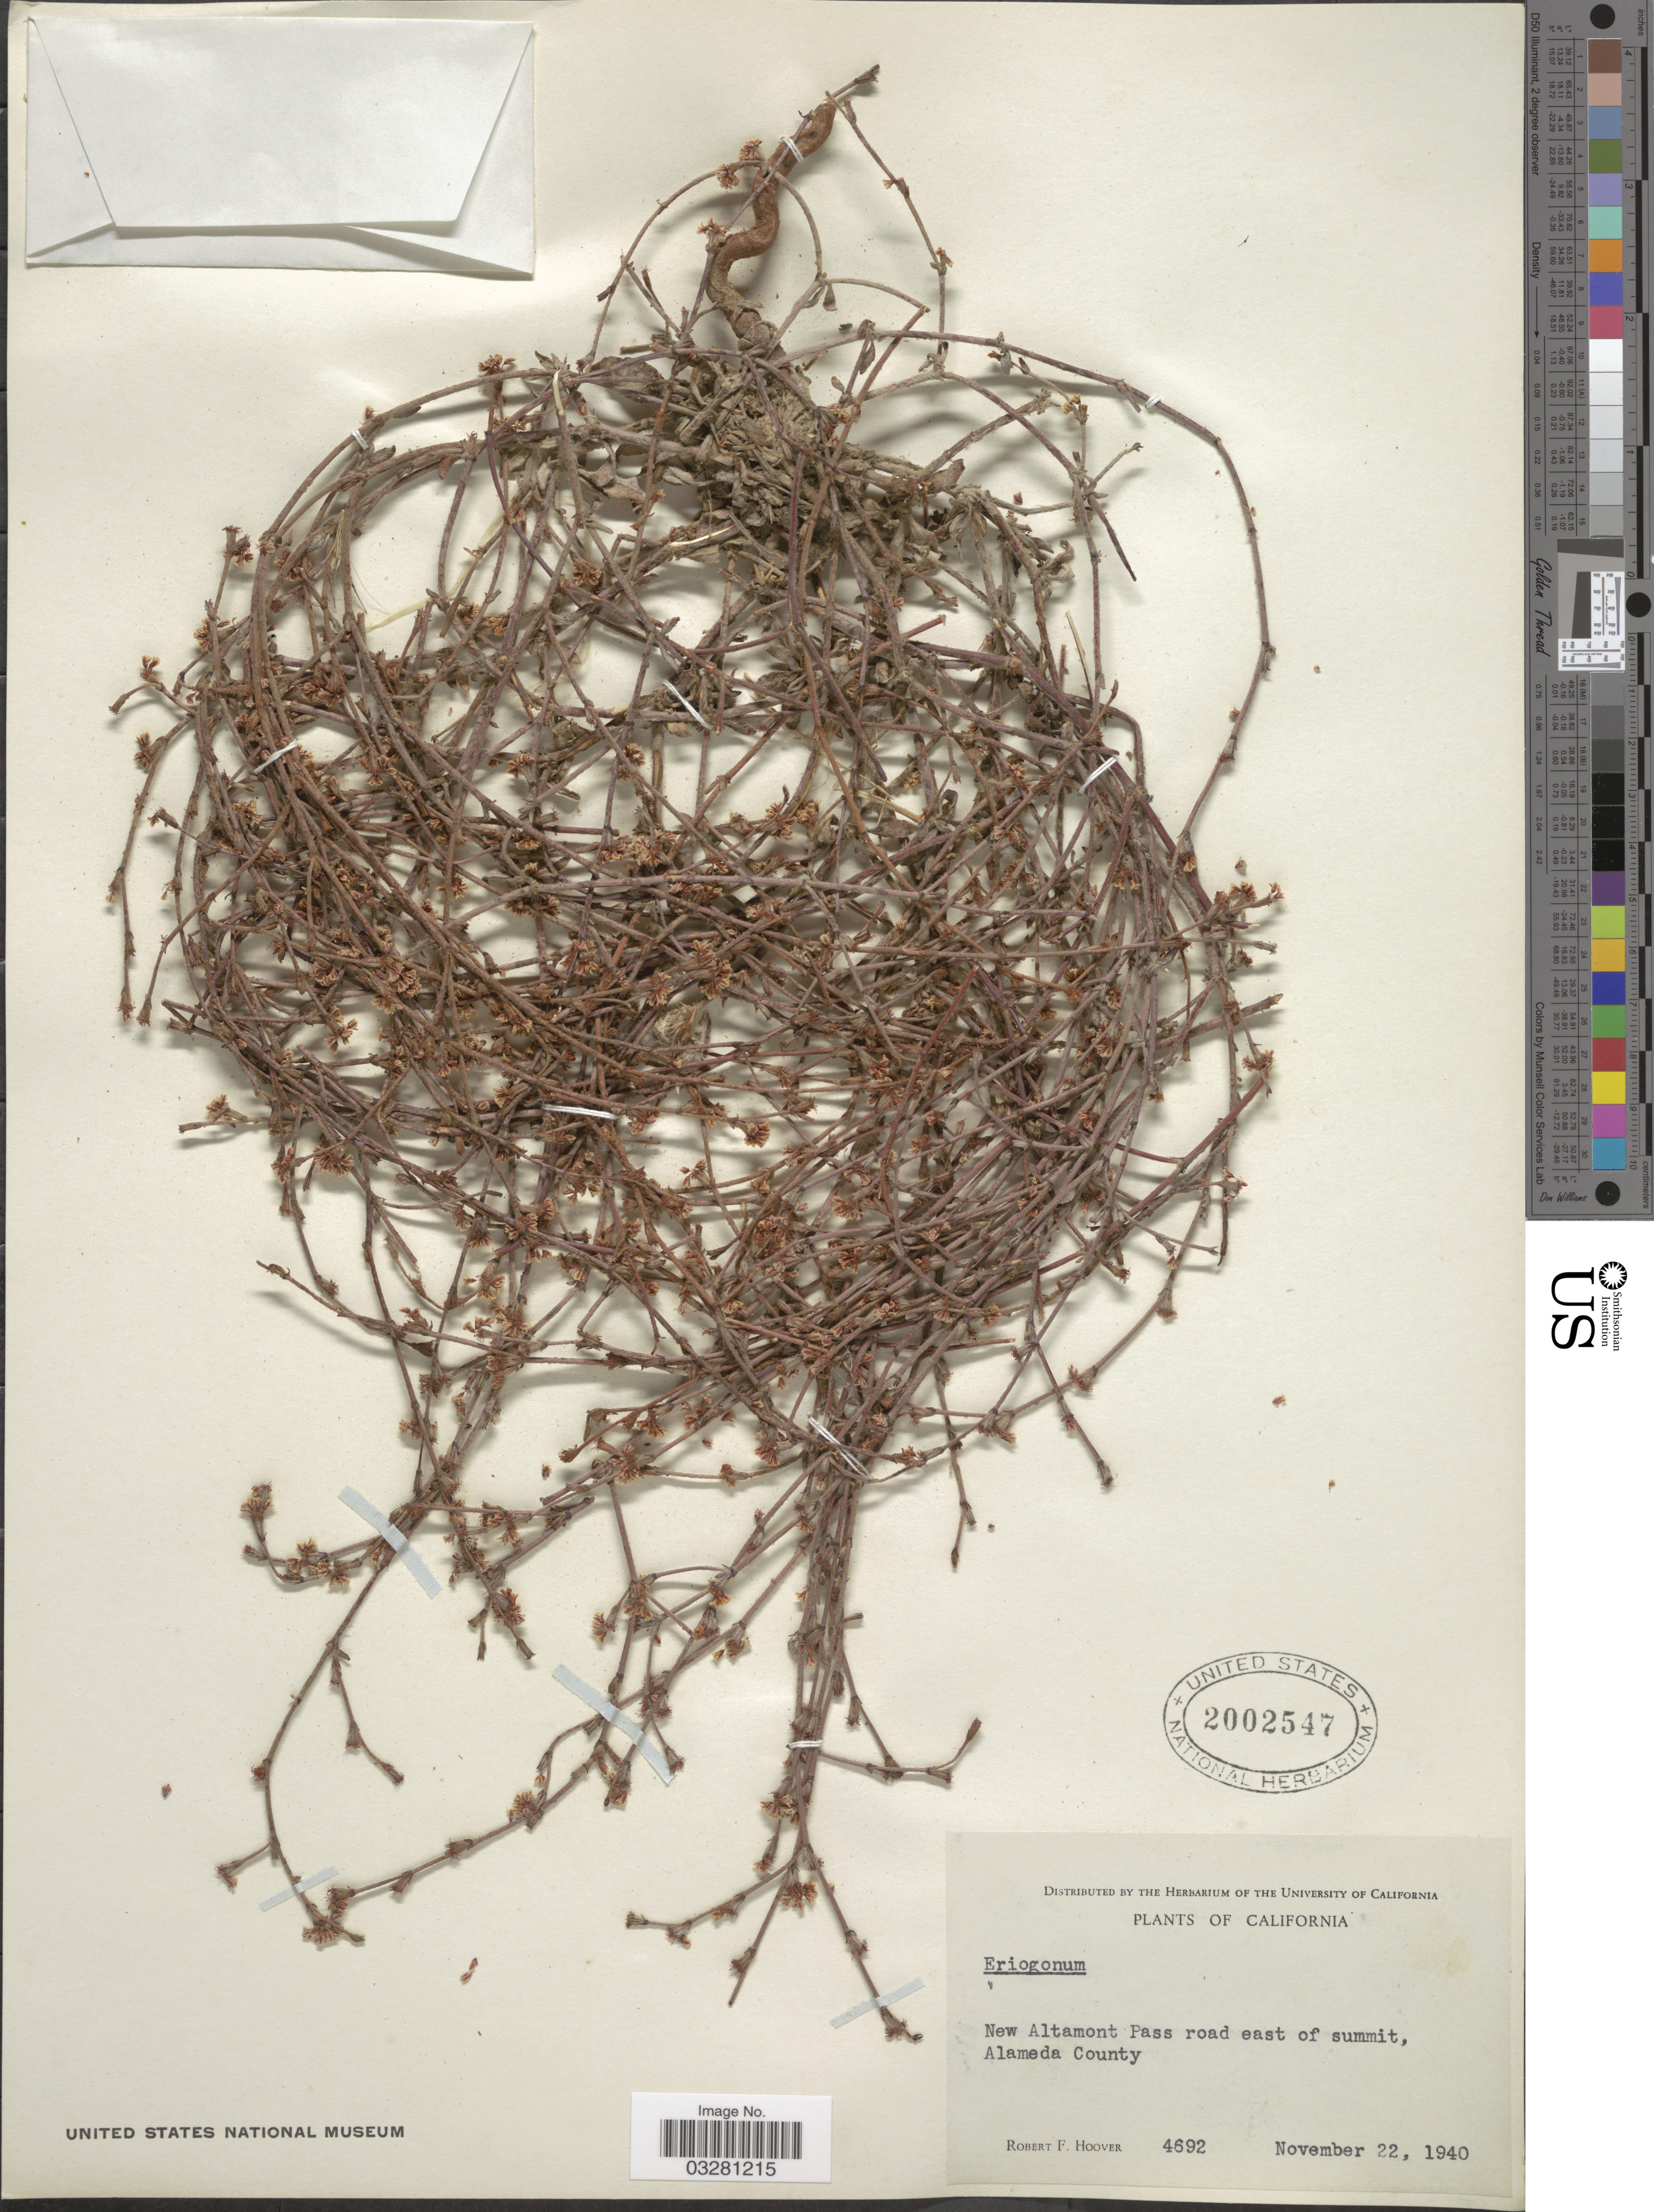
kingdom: Plantae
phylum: Tracheophyta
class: Magnoliopsida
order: Caryophyllales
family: Polygonaceae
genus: Eriogonum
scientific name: Eriogonum truncatum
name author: Torr. & A. Gray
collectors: R. F. Hoover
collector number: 4692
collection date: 1940-11-22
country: United States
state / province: California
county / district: Alameda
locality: New Altamont Pass road east of summit, Alameda County.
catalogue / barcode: US 2002547